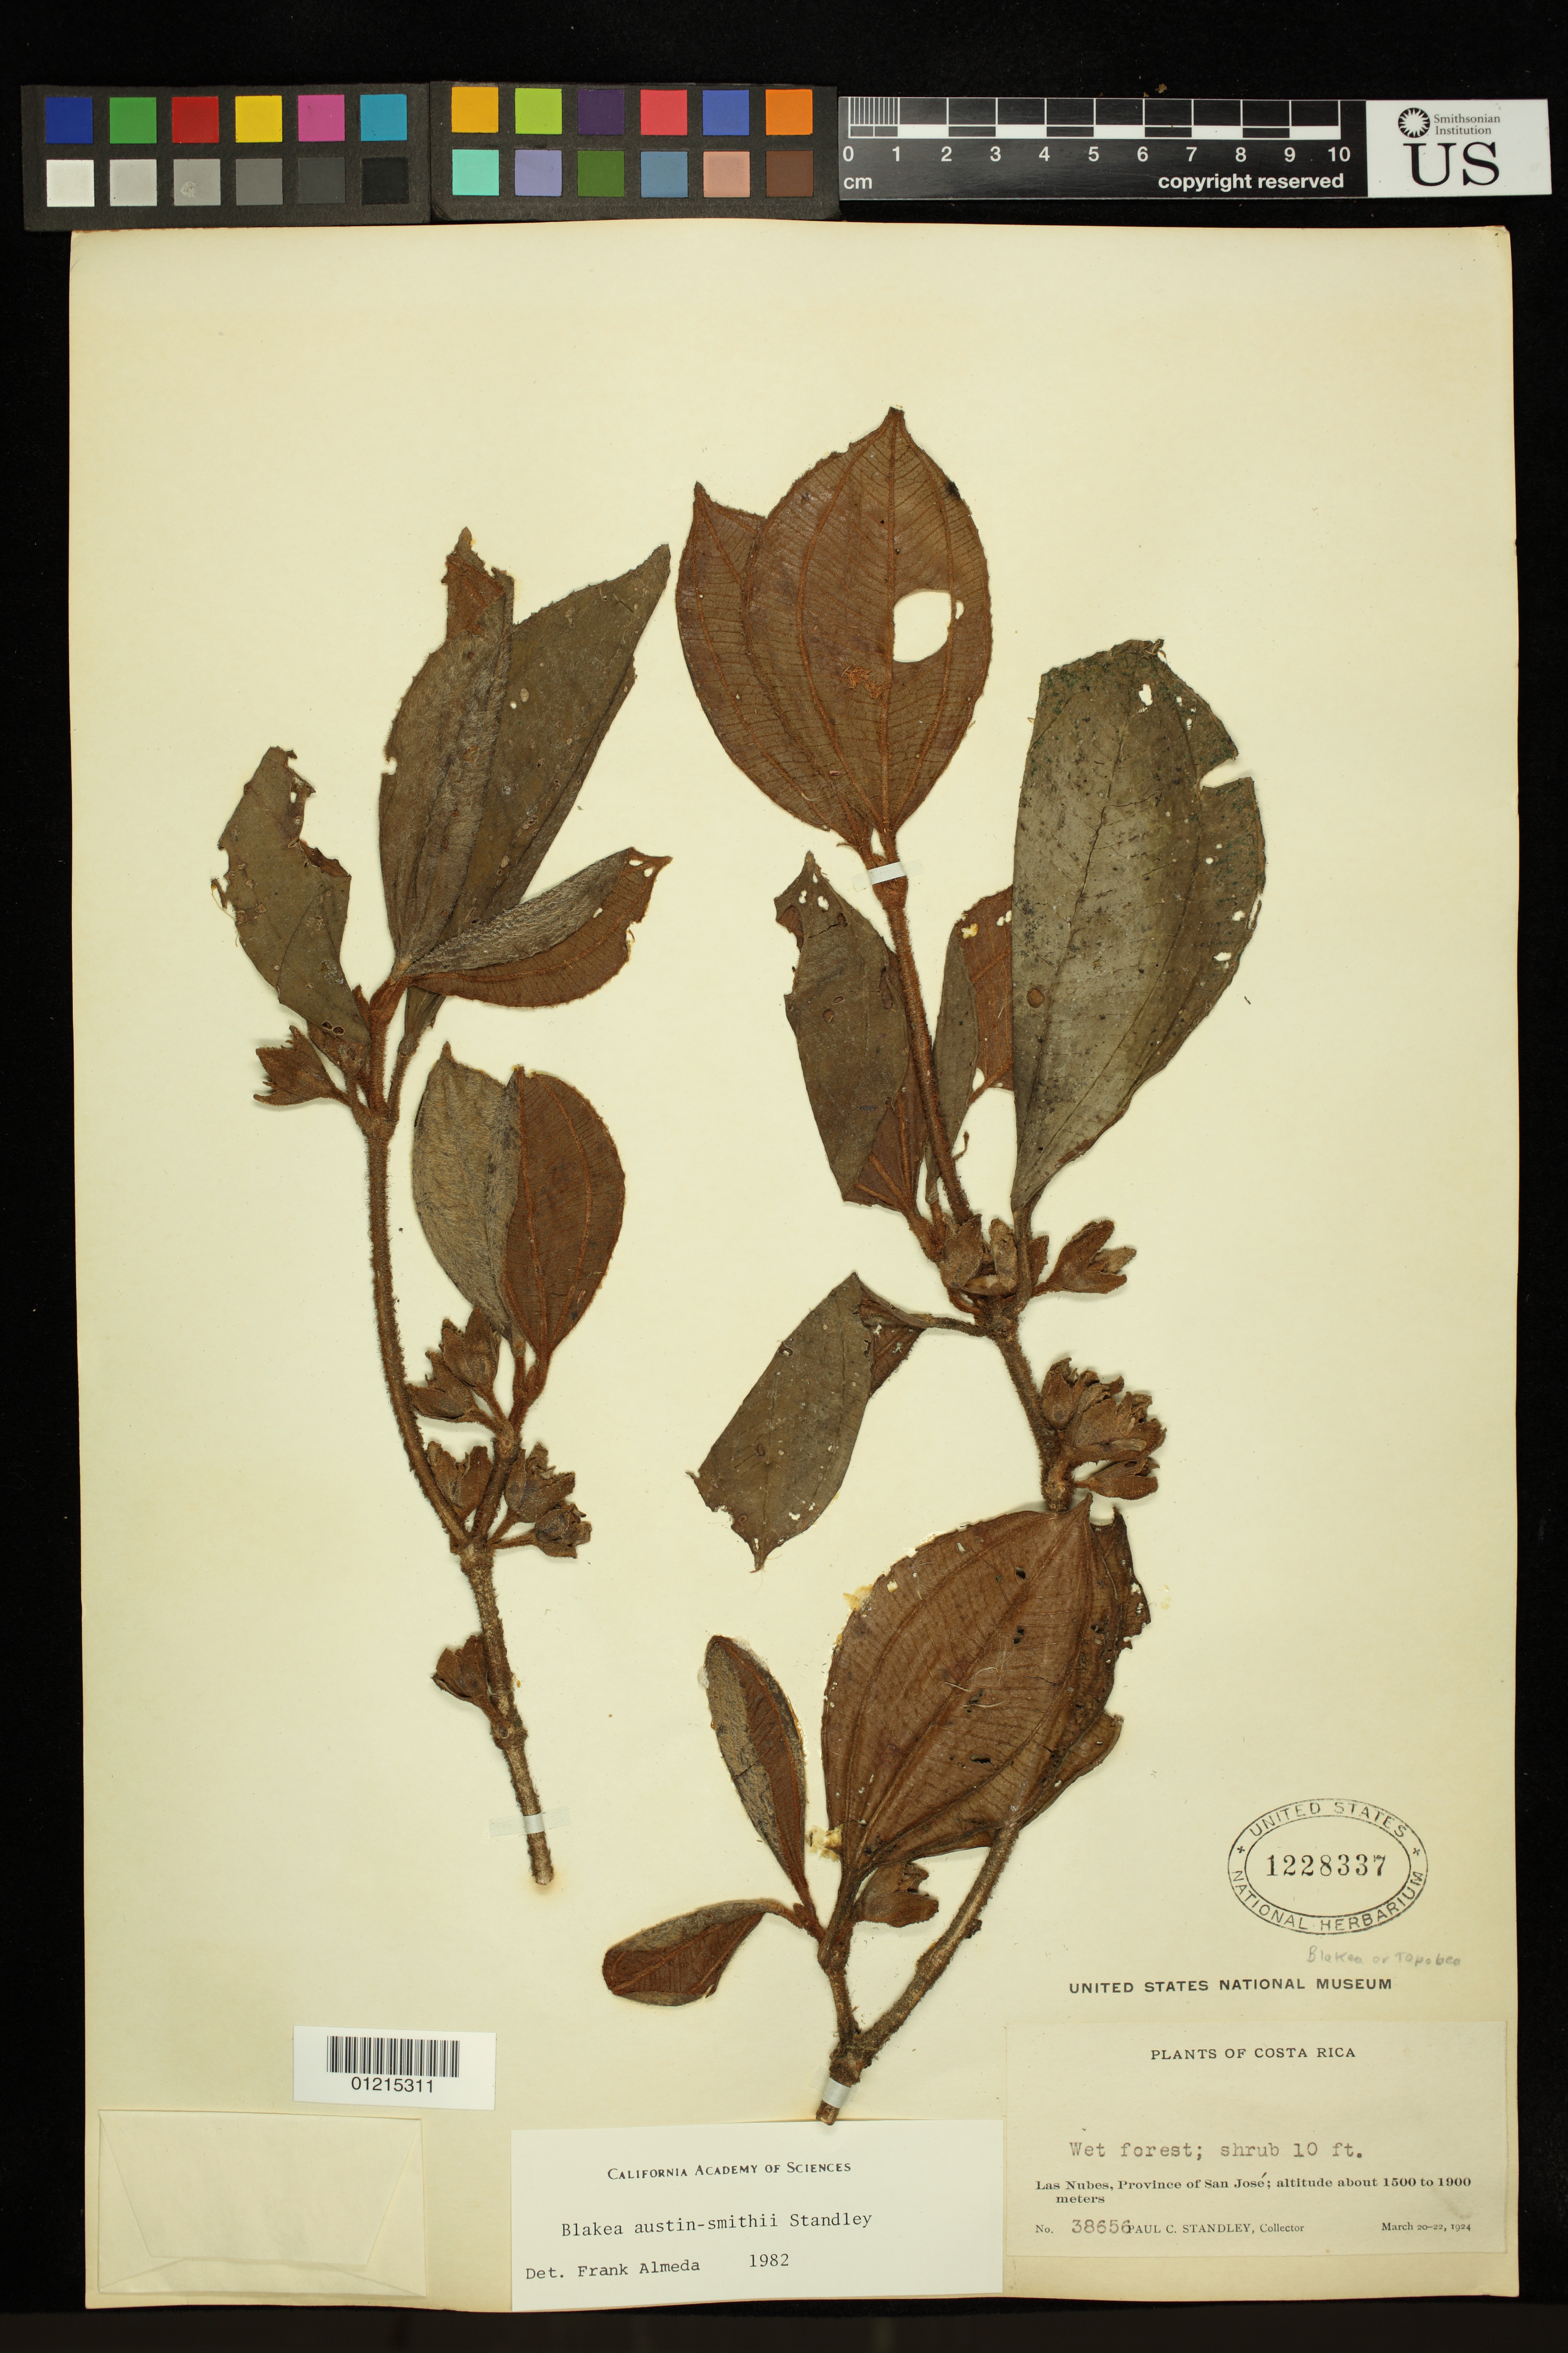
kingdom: Plantae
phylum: Tracheophyta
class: Magnoliopsida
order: Myrtales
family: Melastomataceae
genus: Blakea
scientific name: Blakea austin-smithii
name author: Standl.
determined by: Almeda, F.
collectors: P. C. Standley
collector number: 38565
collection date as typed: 20-22 Mar 1924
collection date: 1924-03-20/1924-03-22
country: Costa Rica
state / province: San José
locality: Las Nubes, Province of San José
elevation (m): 1500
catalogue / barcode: US 1228337